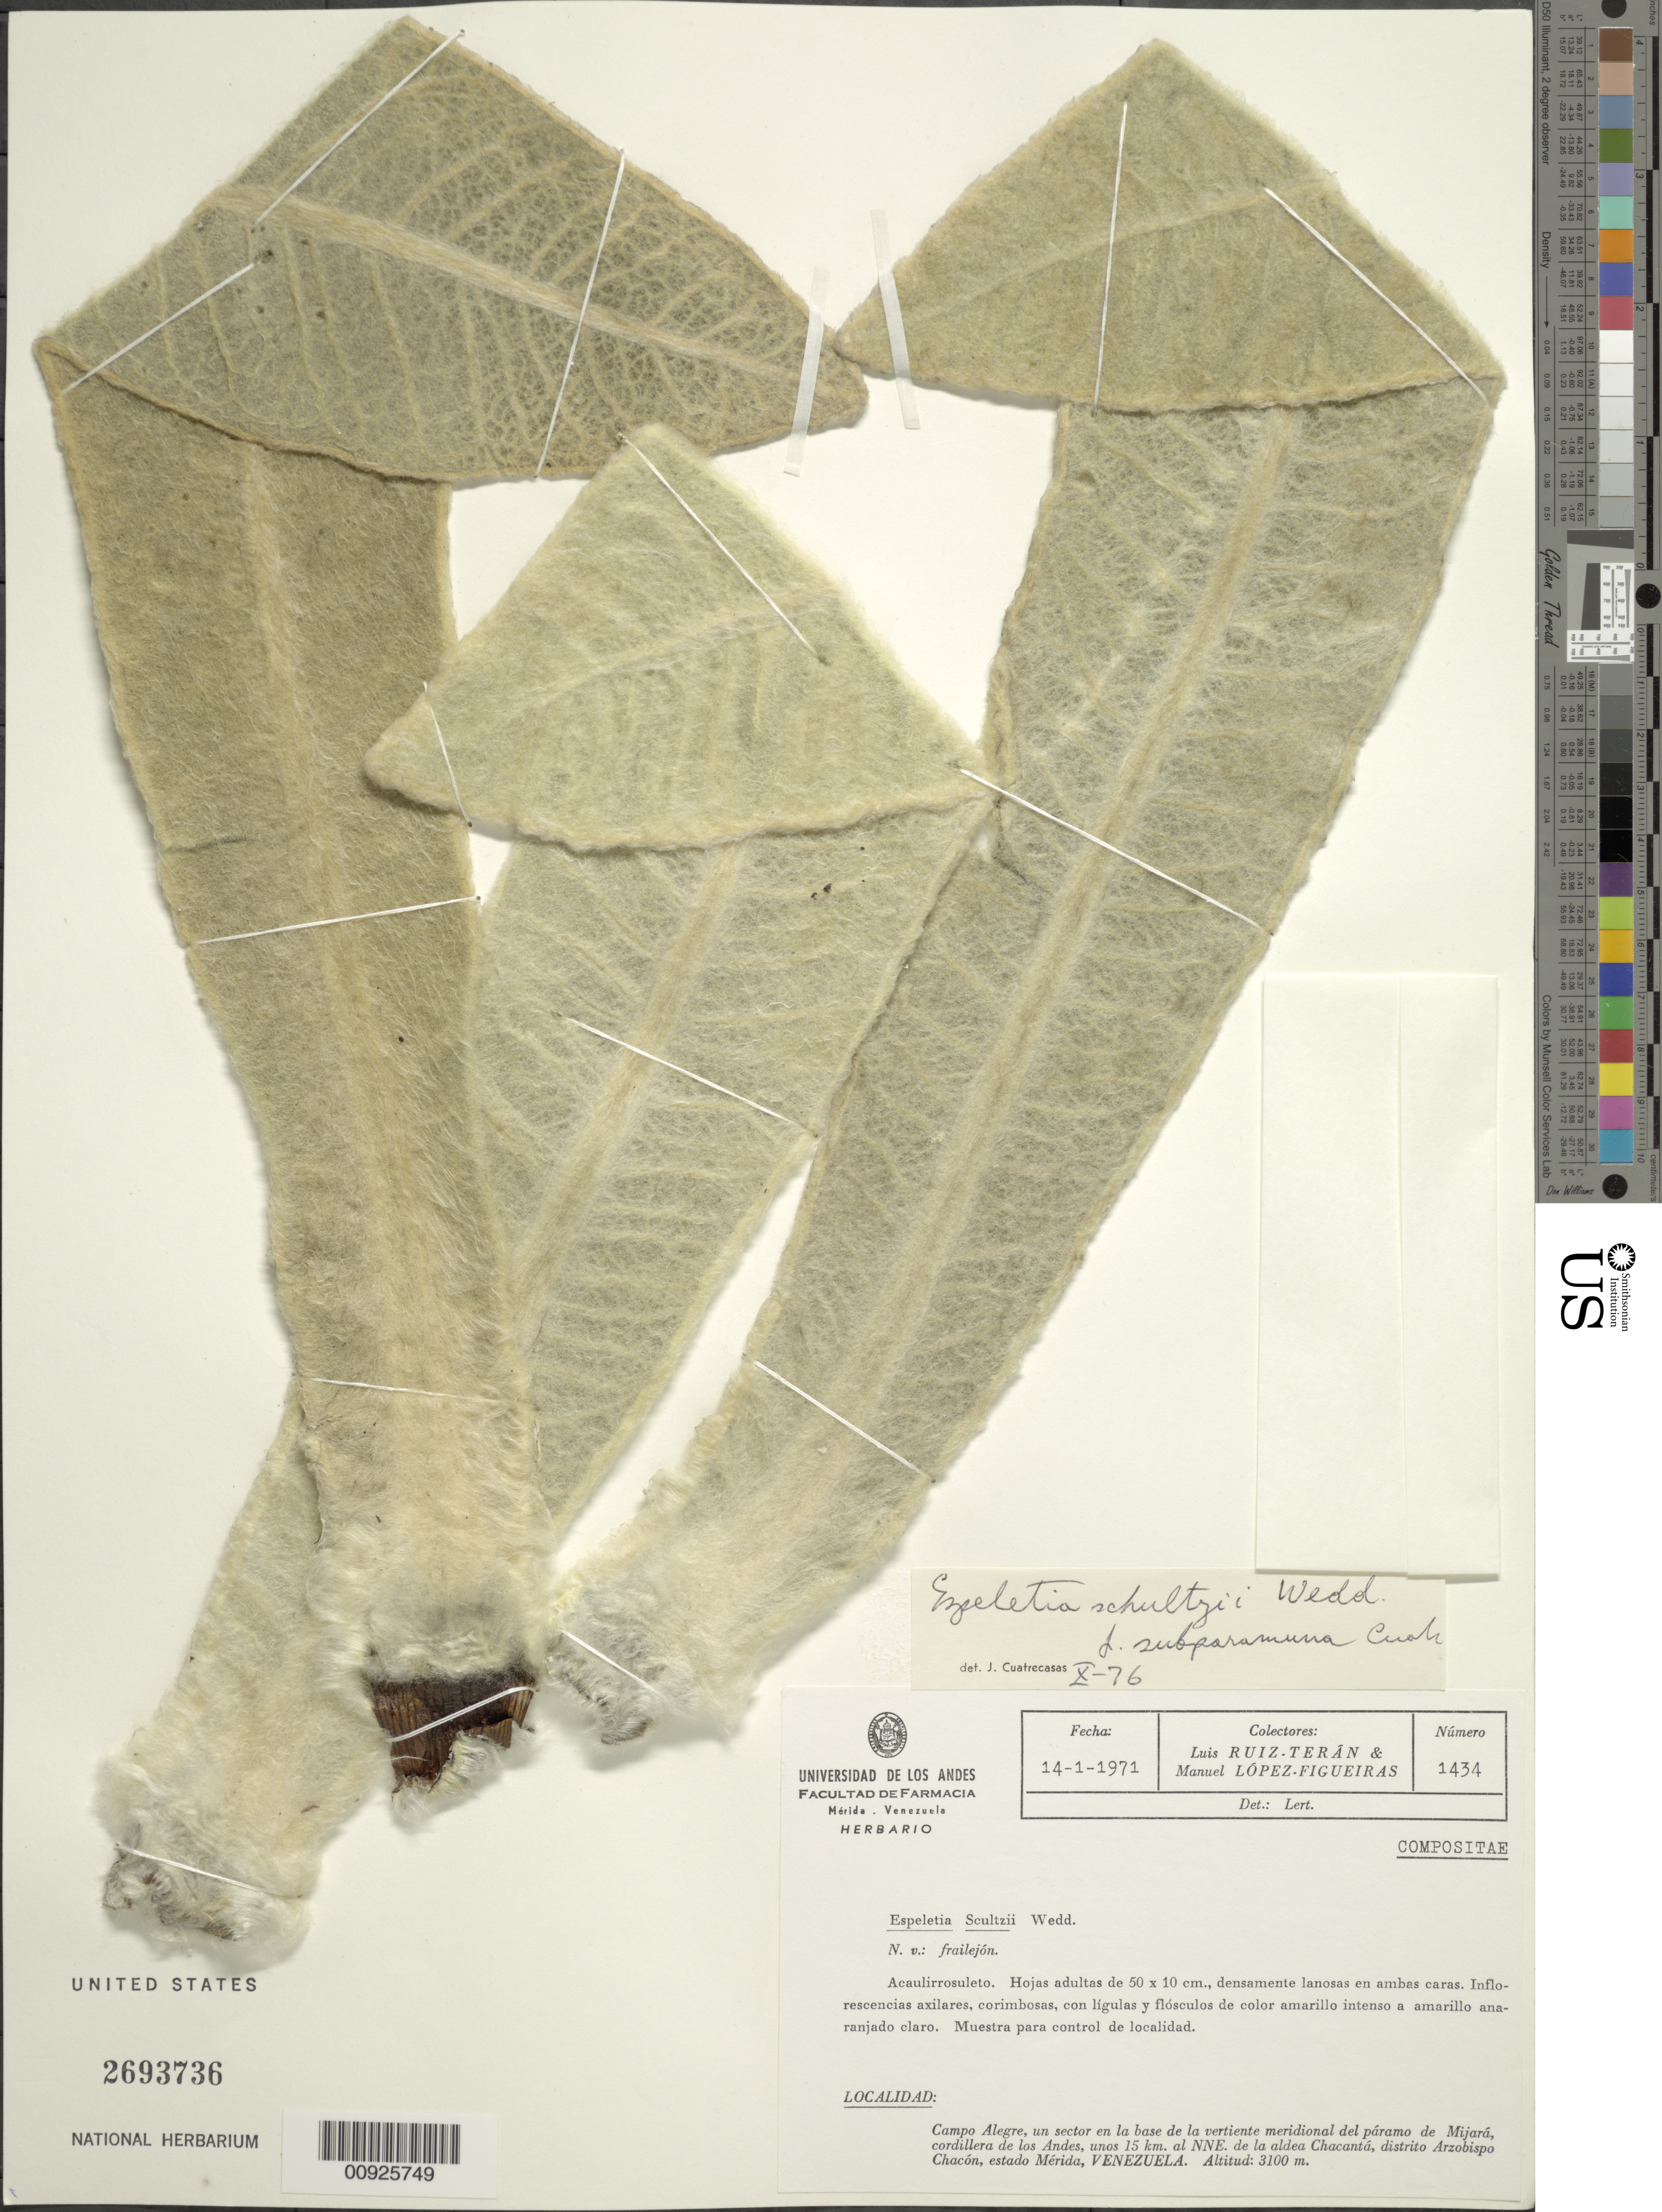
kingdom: Plantae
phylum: Tracheophyta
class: Magnoliopsida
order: Asterales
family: Asteraceae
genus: Espeletia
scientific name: Espeletia schultzii var. subparamuna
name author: Cuatrec.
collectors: L. E. Ruíz-Terán & M. López Figueiras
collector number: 1434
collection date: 1971-01-14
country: Venezuela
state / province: Mérida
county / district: Arzobispo Chacón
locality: P. de Mijará. Campo Alegre, un sector en la base de la vertiente meridional del páramo de Mijará, Cordillera de los Andes, a unos 15 km al NNE de la aldea Chacantá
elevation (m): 3100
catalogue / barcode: US 2693736